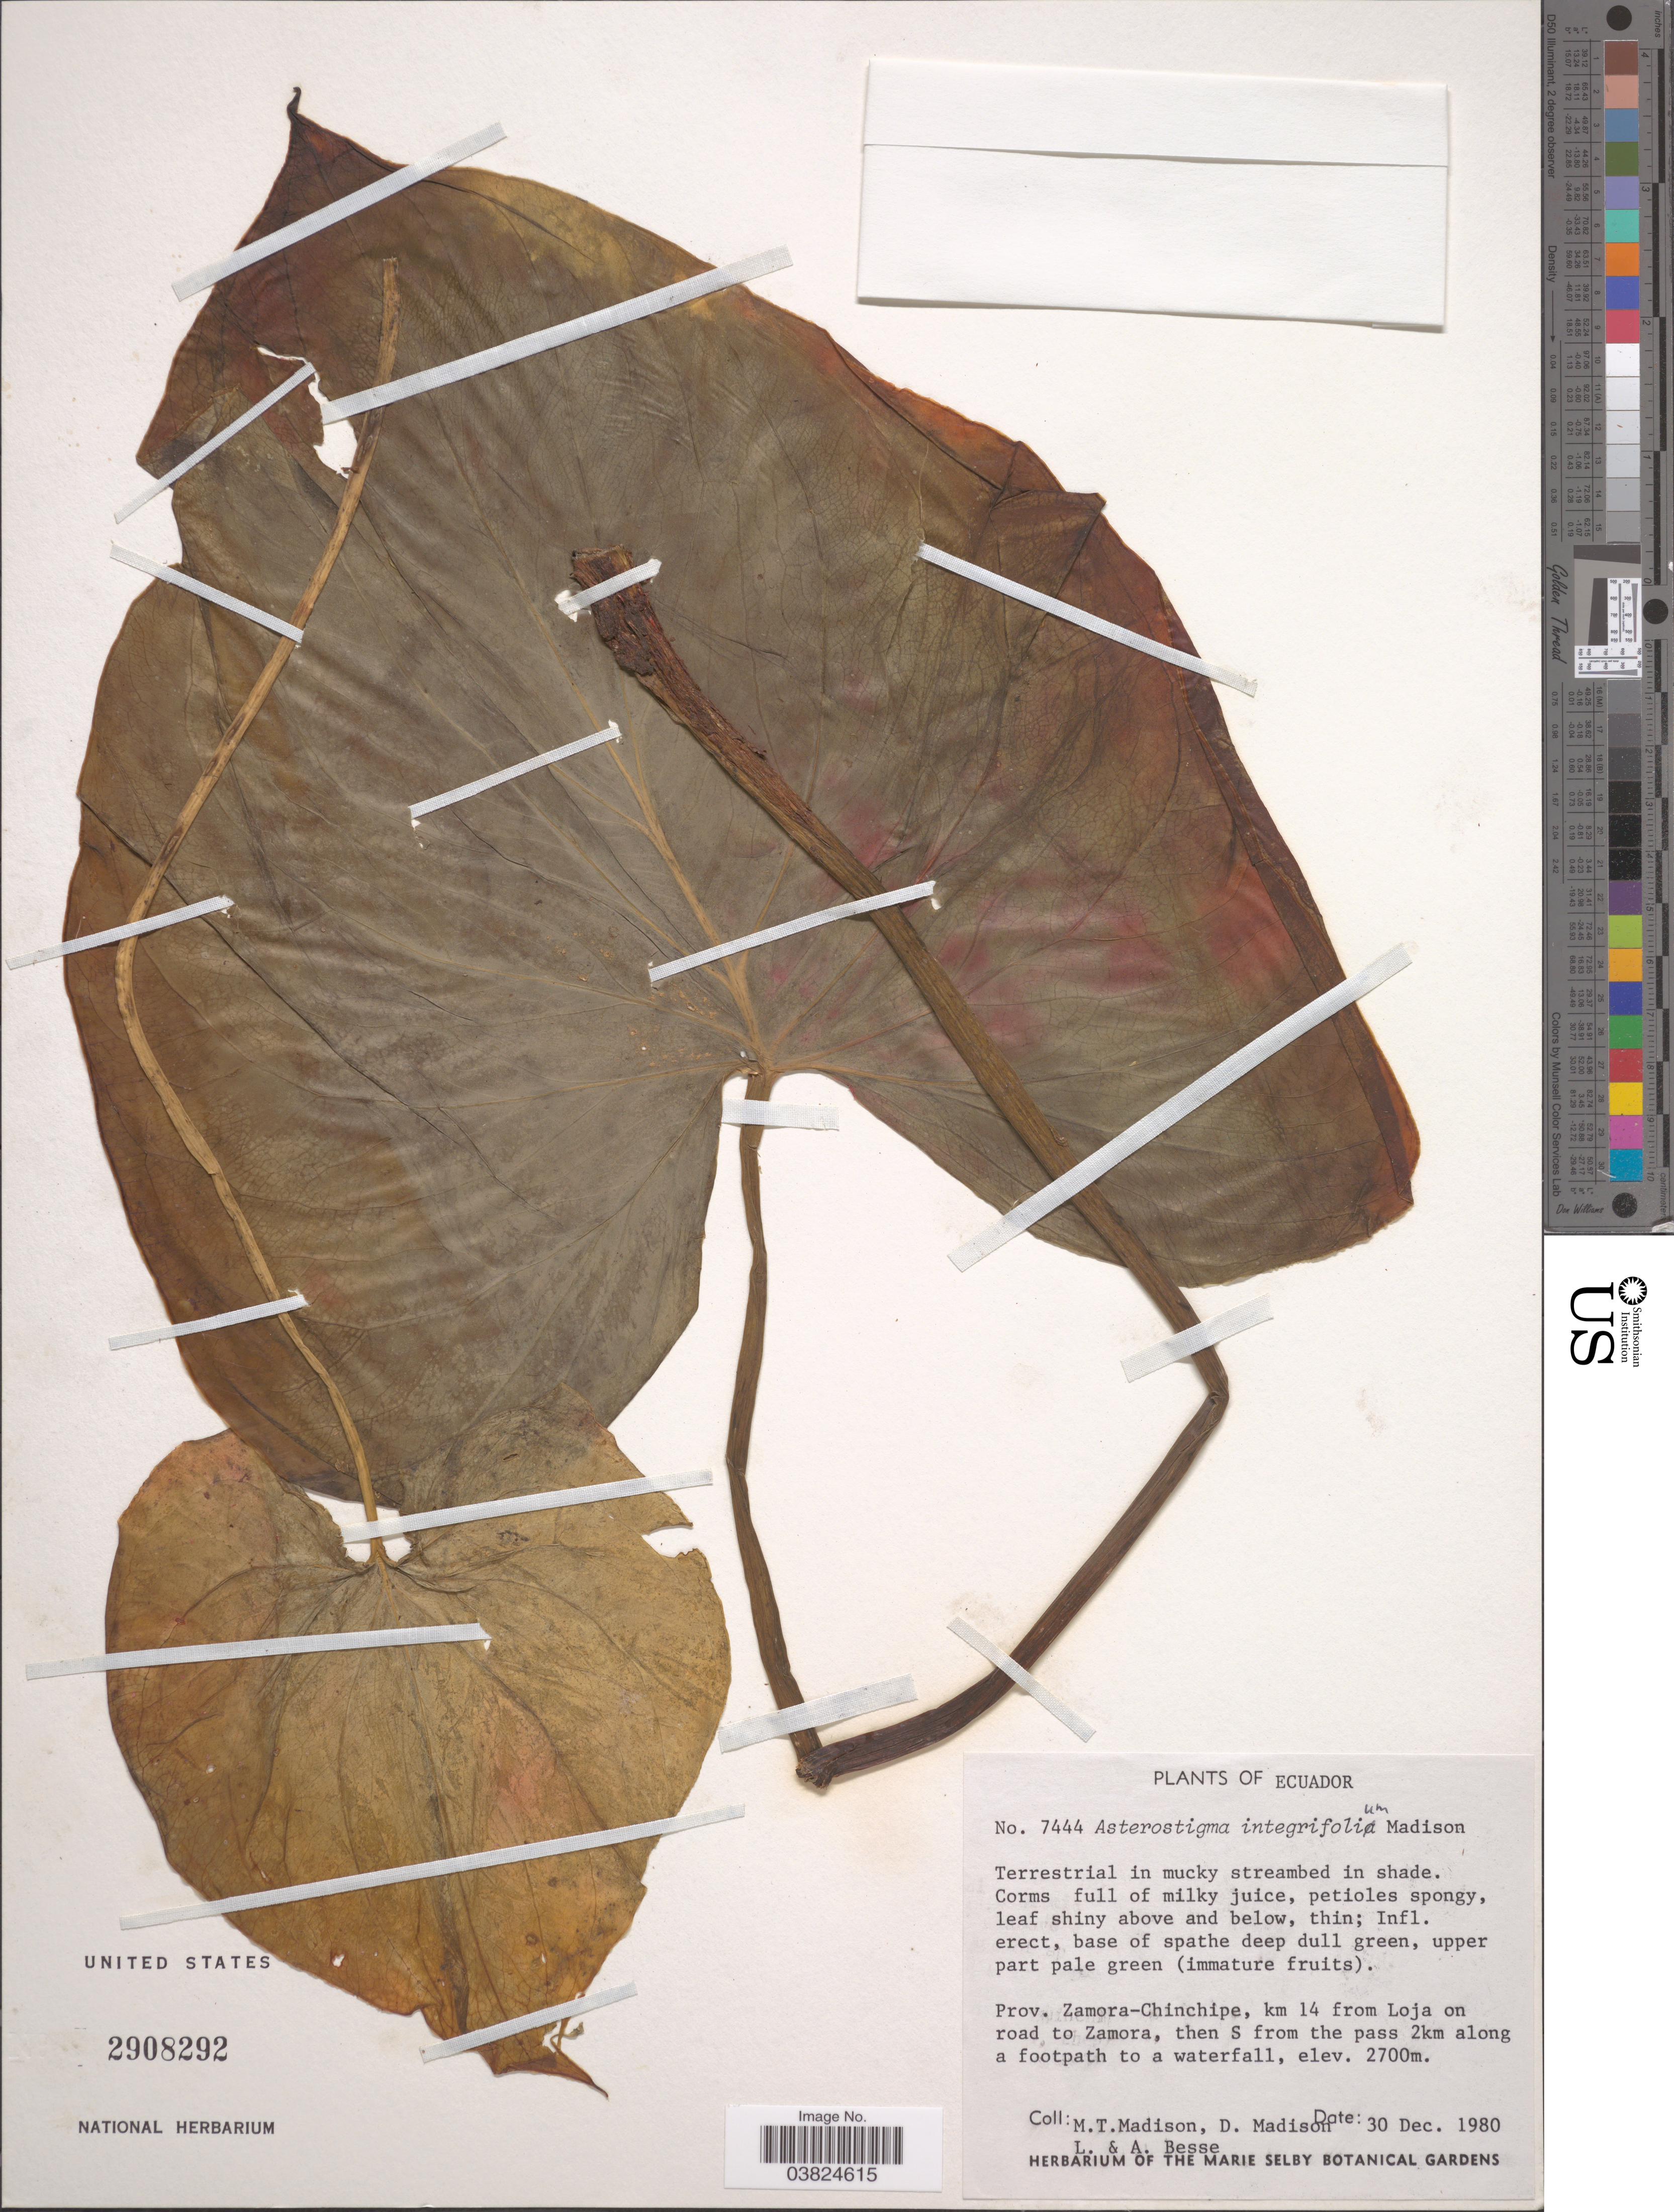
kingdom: Plantae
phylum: Tracheophyta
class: Liliopsida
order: Alismatales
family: Araceae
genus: Croatiella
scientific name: Croatiella integrifolia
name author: (Madison) E.G. Gonç.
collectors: M. T. Madison, D. Madison, L. Besse & A. Besse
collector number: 7444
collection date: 1980-12-30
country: Ecuador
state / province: Zamora-Chinchipe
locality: Km 14 from Loja on road to Zamora, then S from the pass 2km along a footpath to a waterfall.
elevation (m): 2700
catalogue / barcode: US 2908292